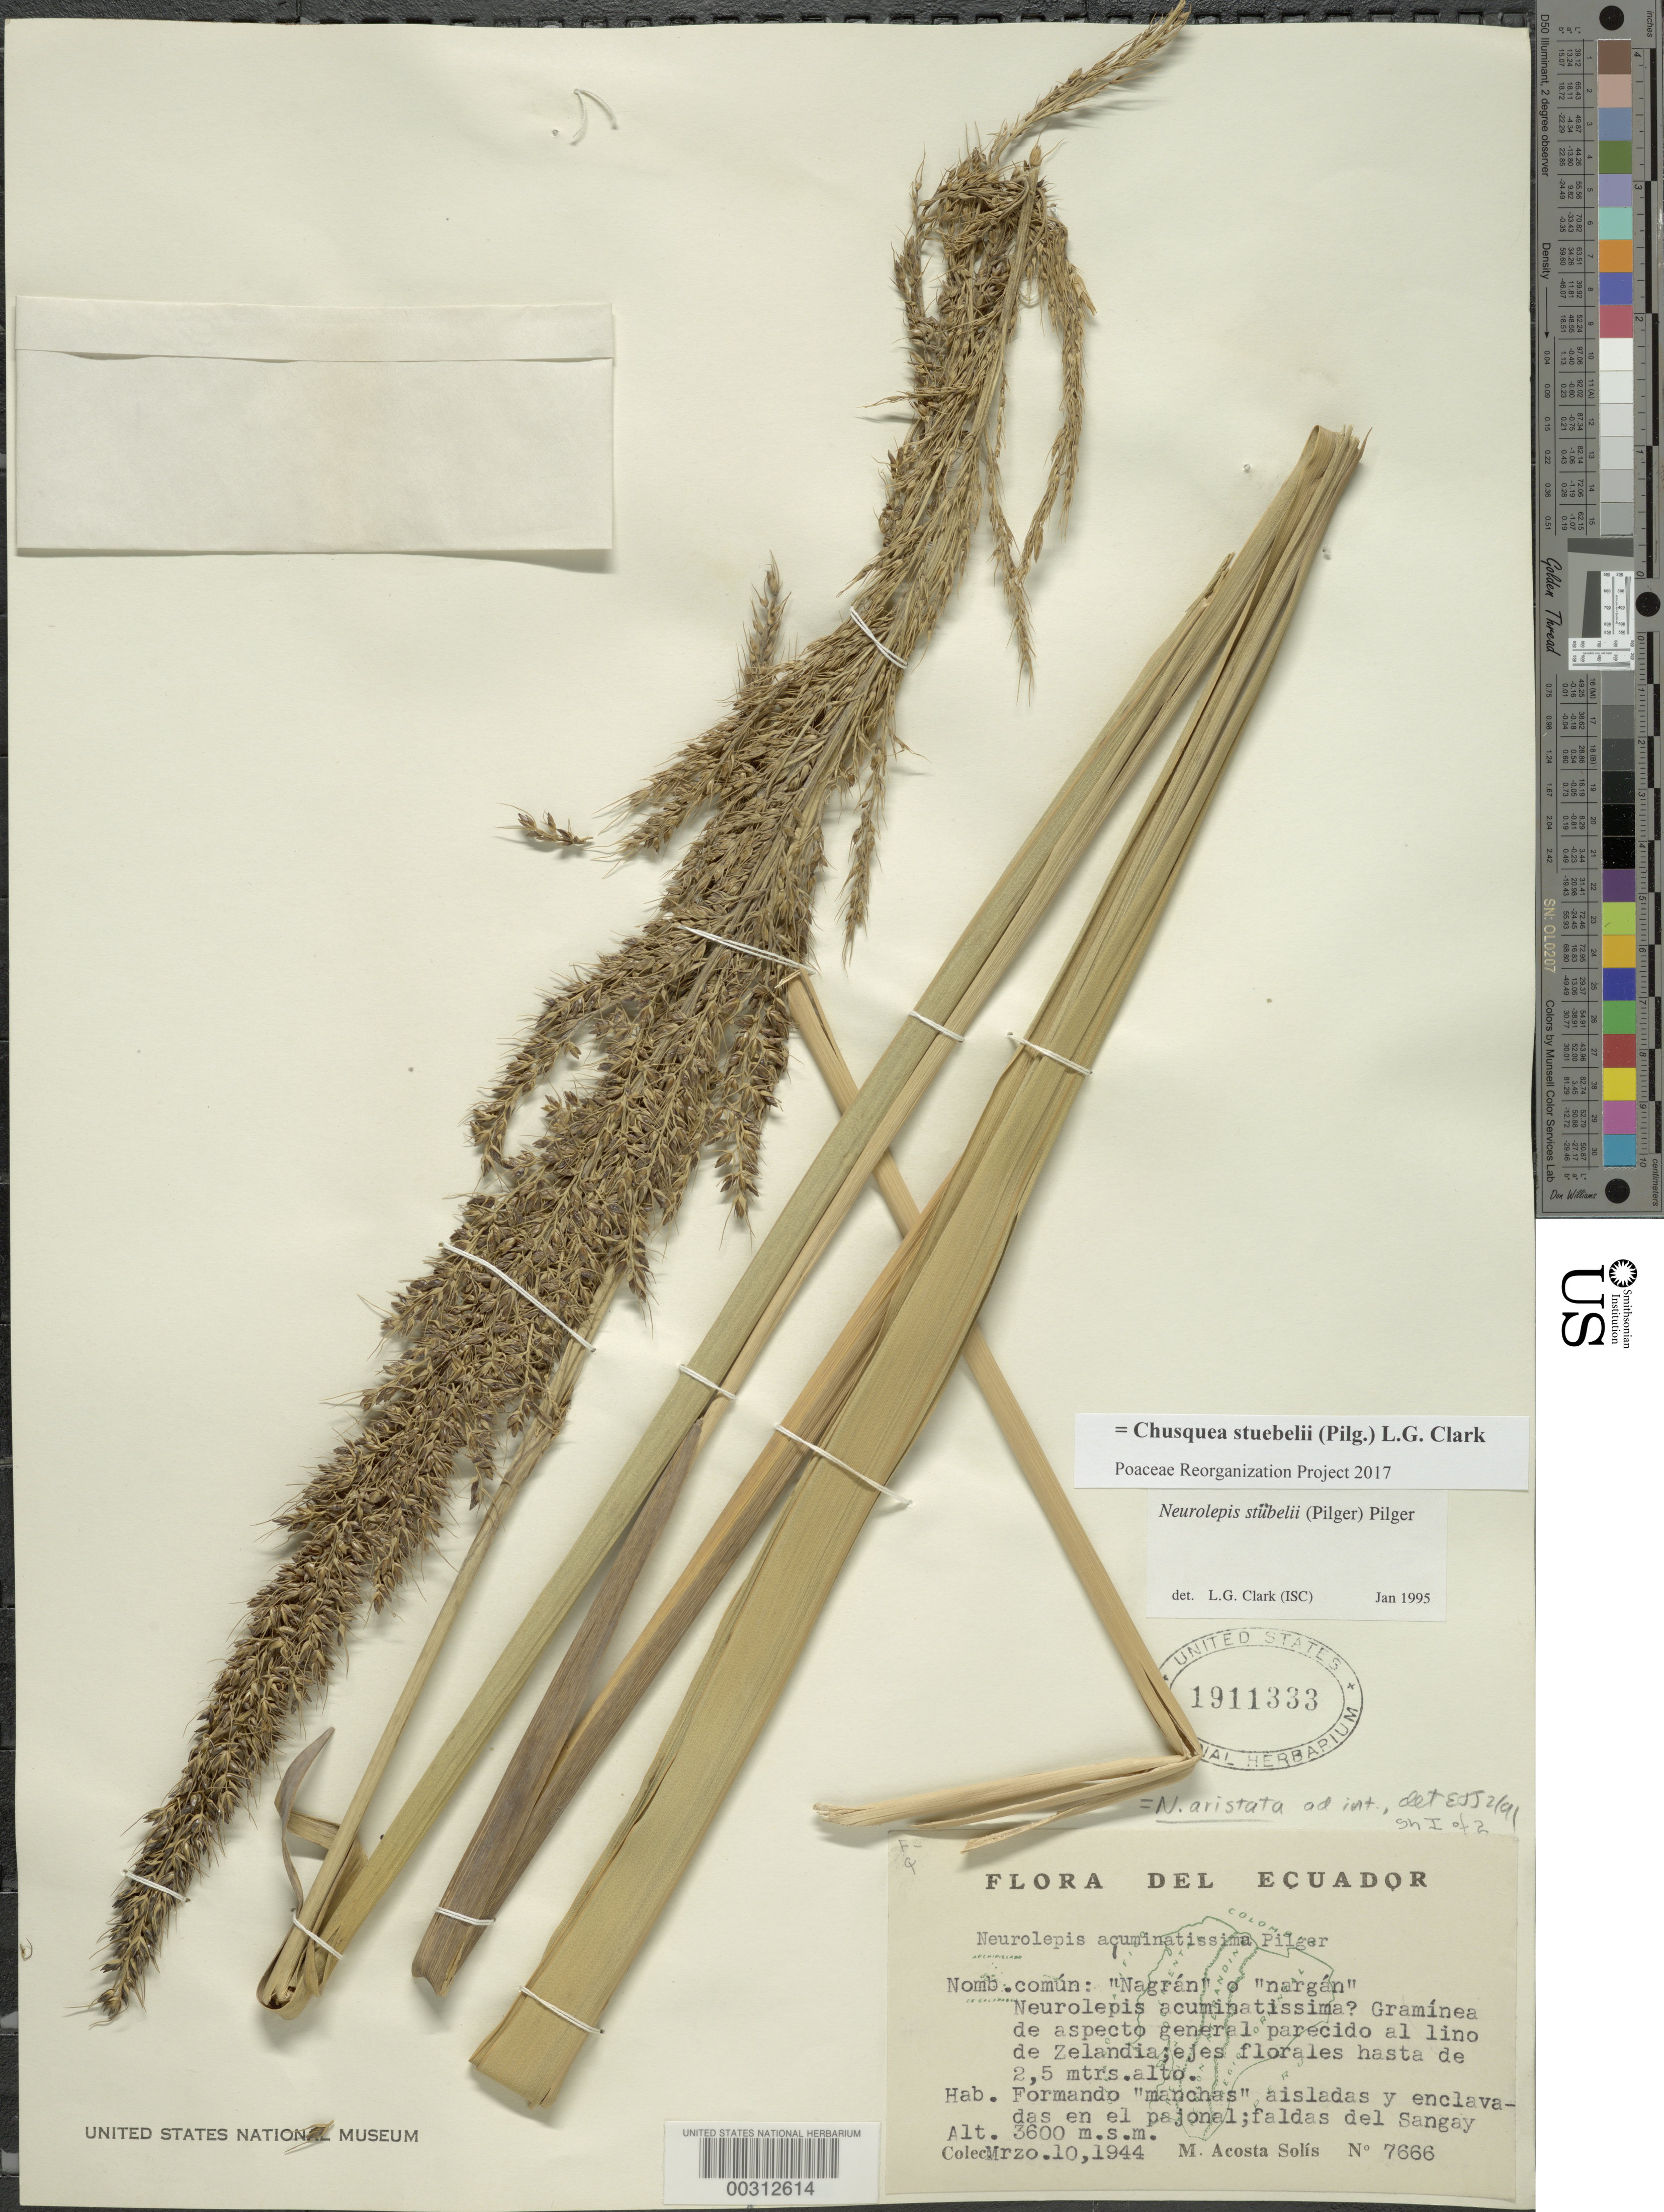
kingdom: Plantae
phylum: Tracheophyta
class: Liliopsida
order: Poales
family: Poaceae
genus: Chusquea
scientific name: Chusquea stuebelii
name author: (Pilg.) L.G. Clark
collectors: M. Acosta Solis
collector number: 7666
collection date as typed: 10 Mar 1944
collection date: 1944-03-10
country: Ecuador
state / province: Morona-Santiago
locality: Sangay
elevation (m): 3600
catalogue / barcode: US 1911333